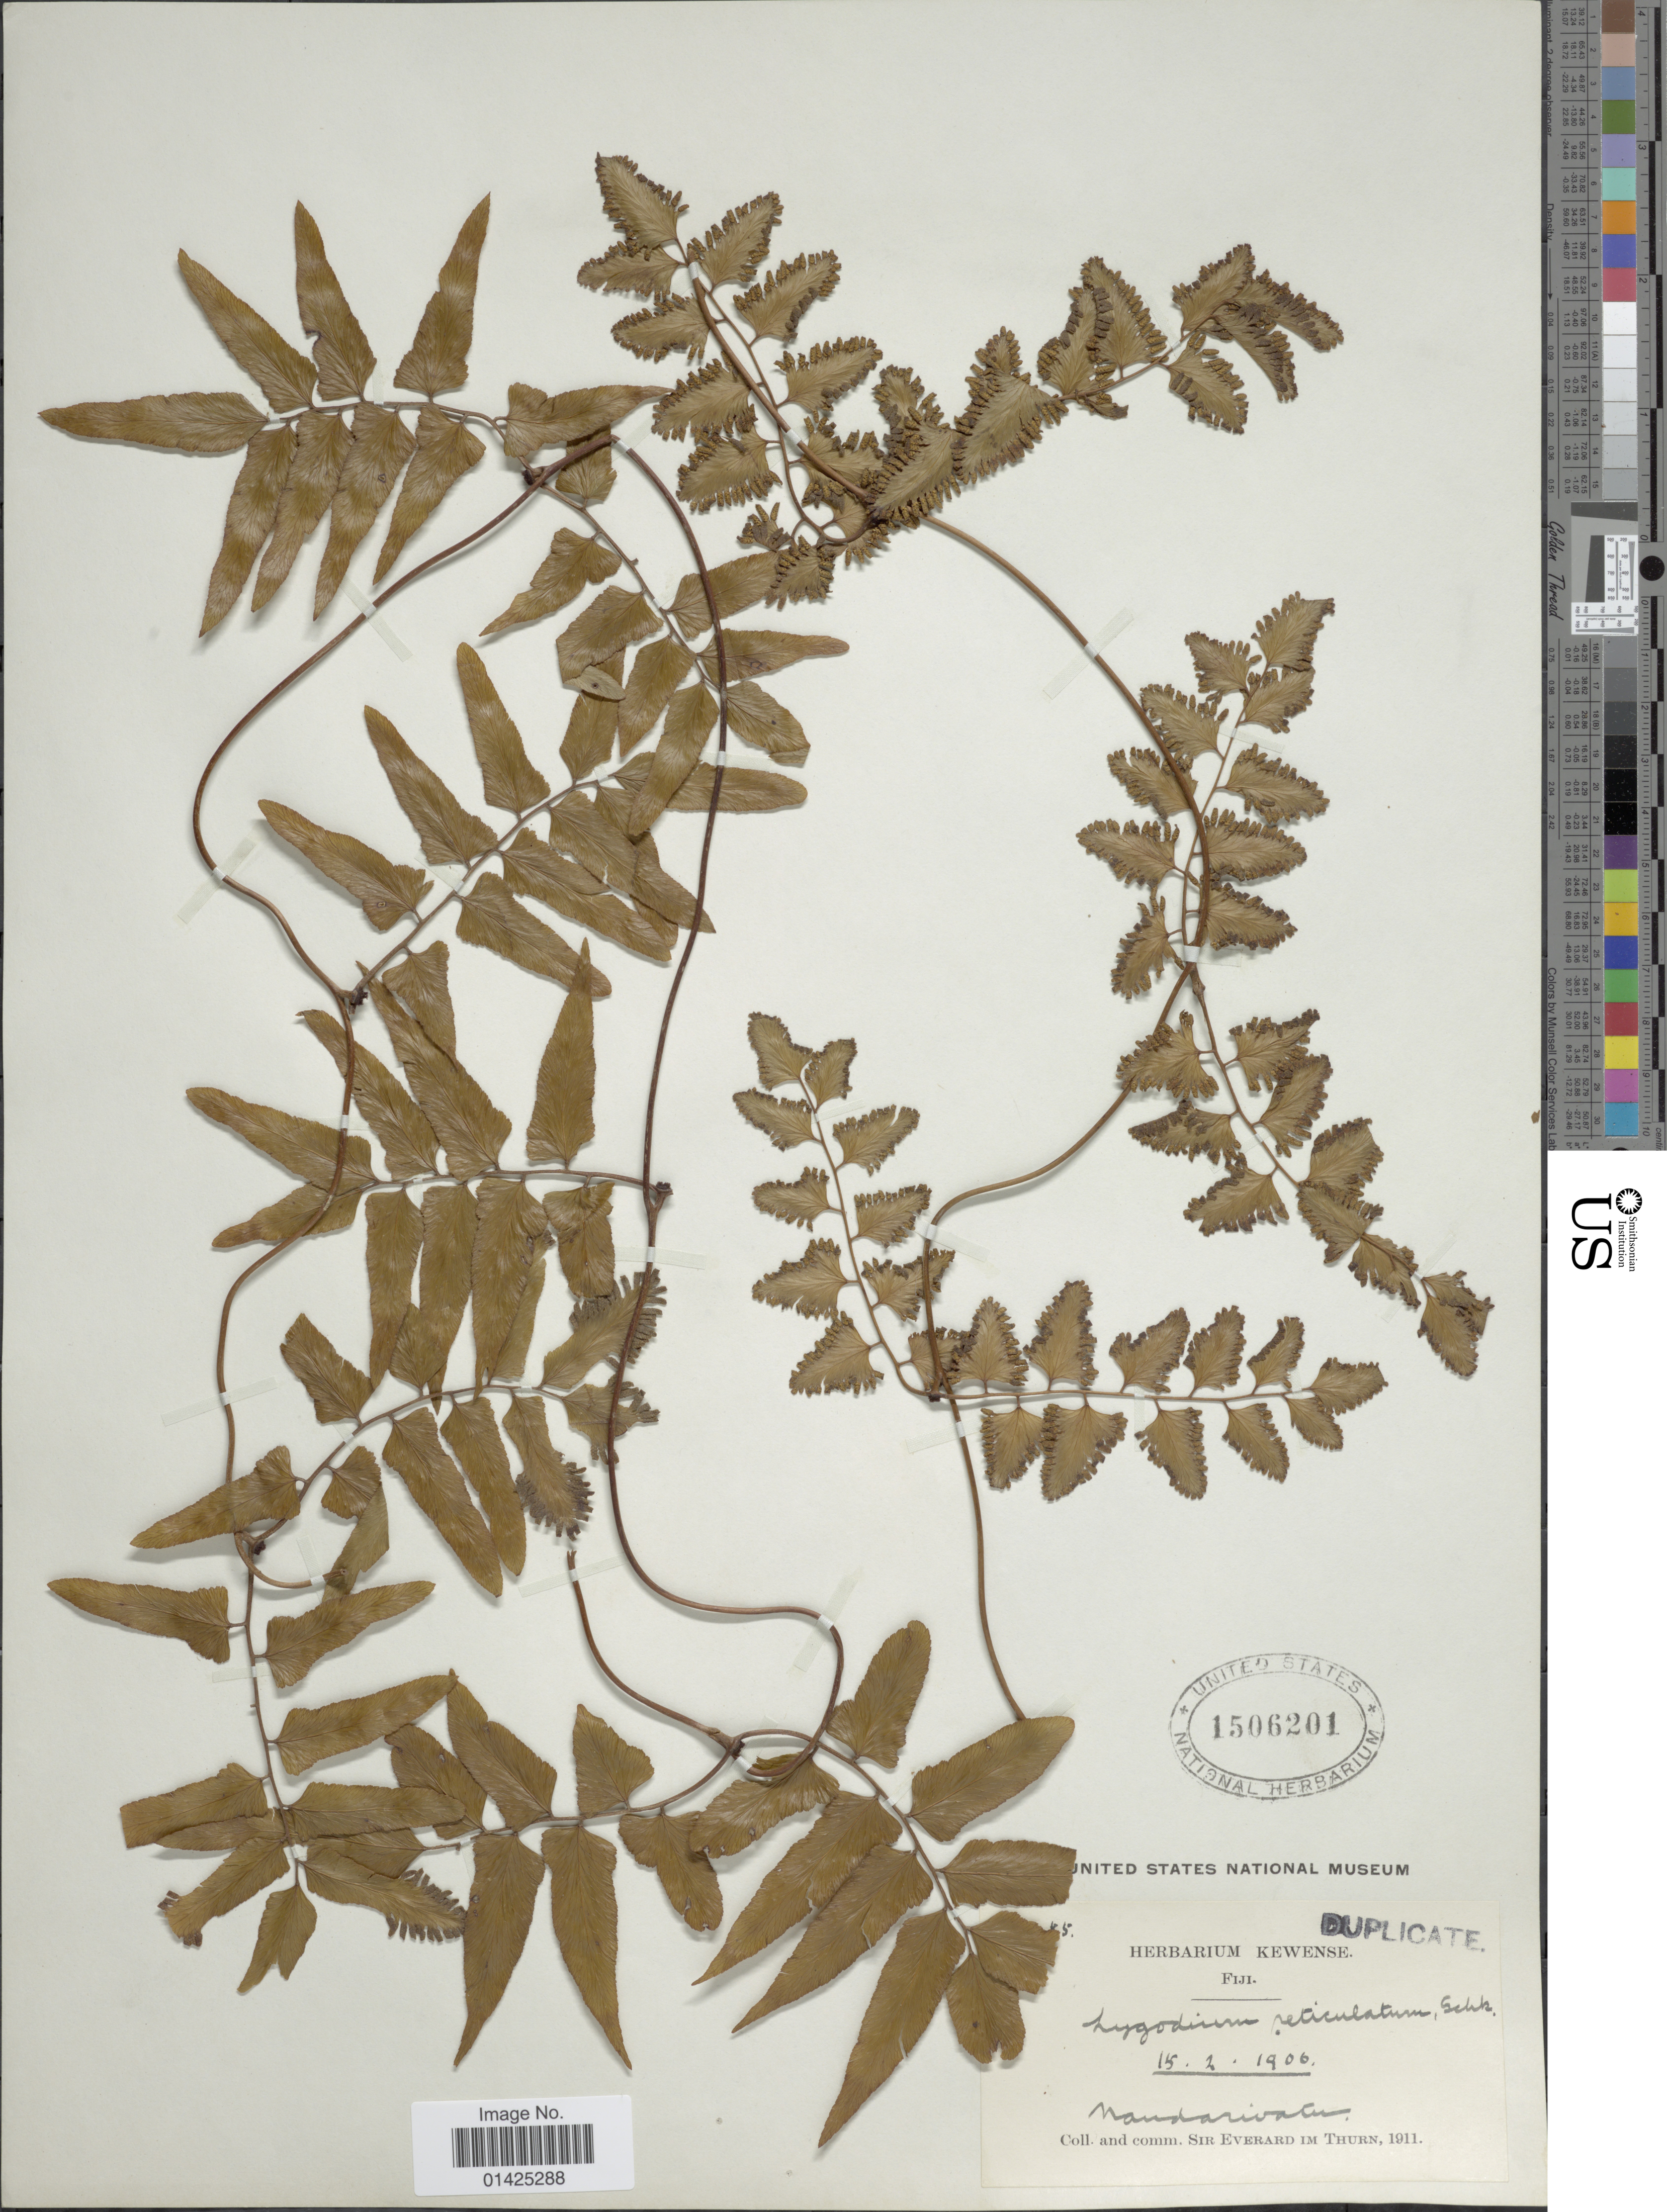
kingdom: Plantae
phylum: Tracheophyta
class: Polypodiopsida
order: Schizaeales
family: Lygodiaceae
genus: Lygodium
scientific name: Lygodium reticulatum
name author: Schkuhr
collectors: E. F. im Thurn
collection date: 1906-02-15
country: Fiji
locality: Nadarivatu.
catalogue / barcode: US 1506201